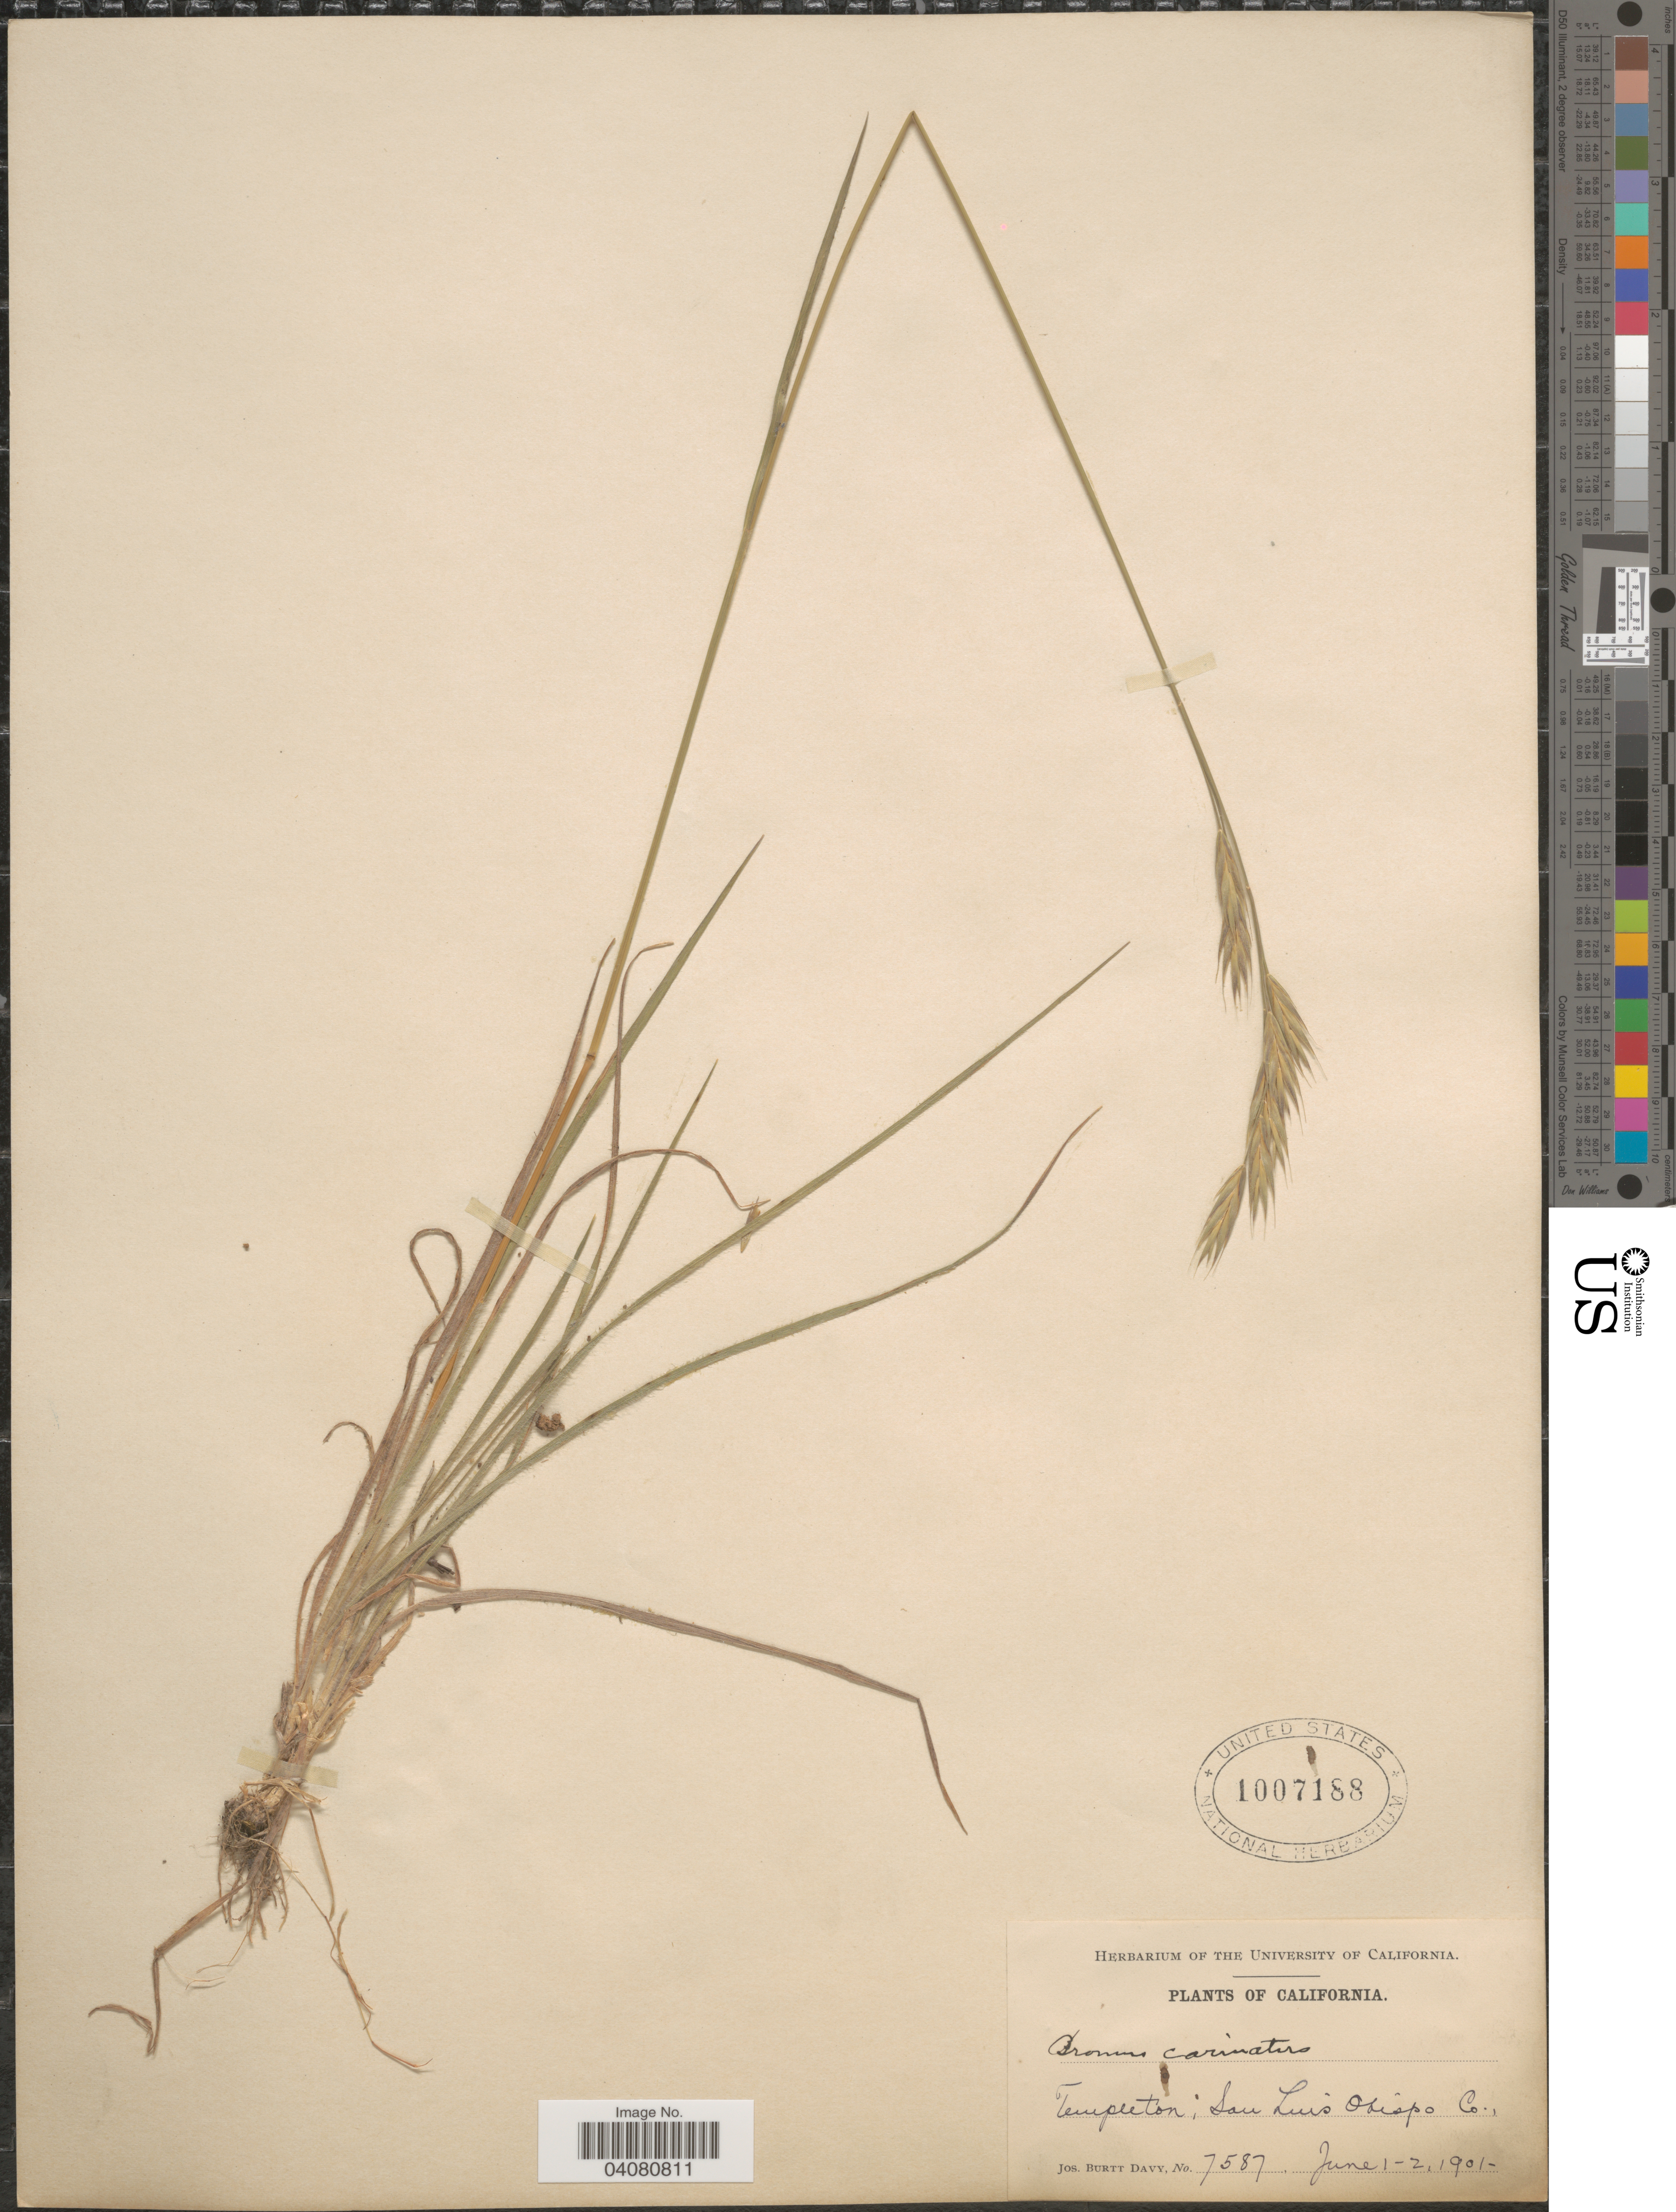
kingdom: Plantae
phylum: Tracheophyta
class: Liliopsida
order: Poales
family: Poaceae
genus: Bromus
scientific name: Bromus carinatus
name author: Hook. & Arn.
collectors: J. Burtt Davy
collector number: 7587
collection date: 1901-06-01/1901-06-02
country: United States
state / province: California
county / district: San Luis Obispo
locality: Templeton, San Luis Obispo Co.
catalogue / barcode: US 1007188